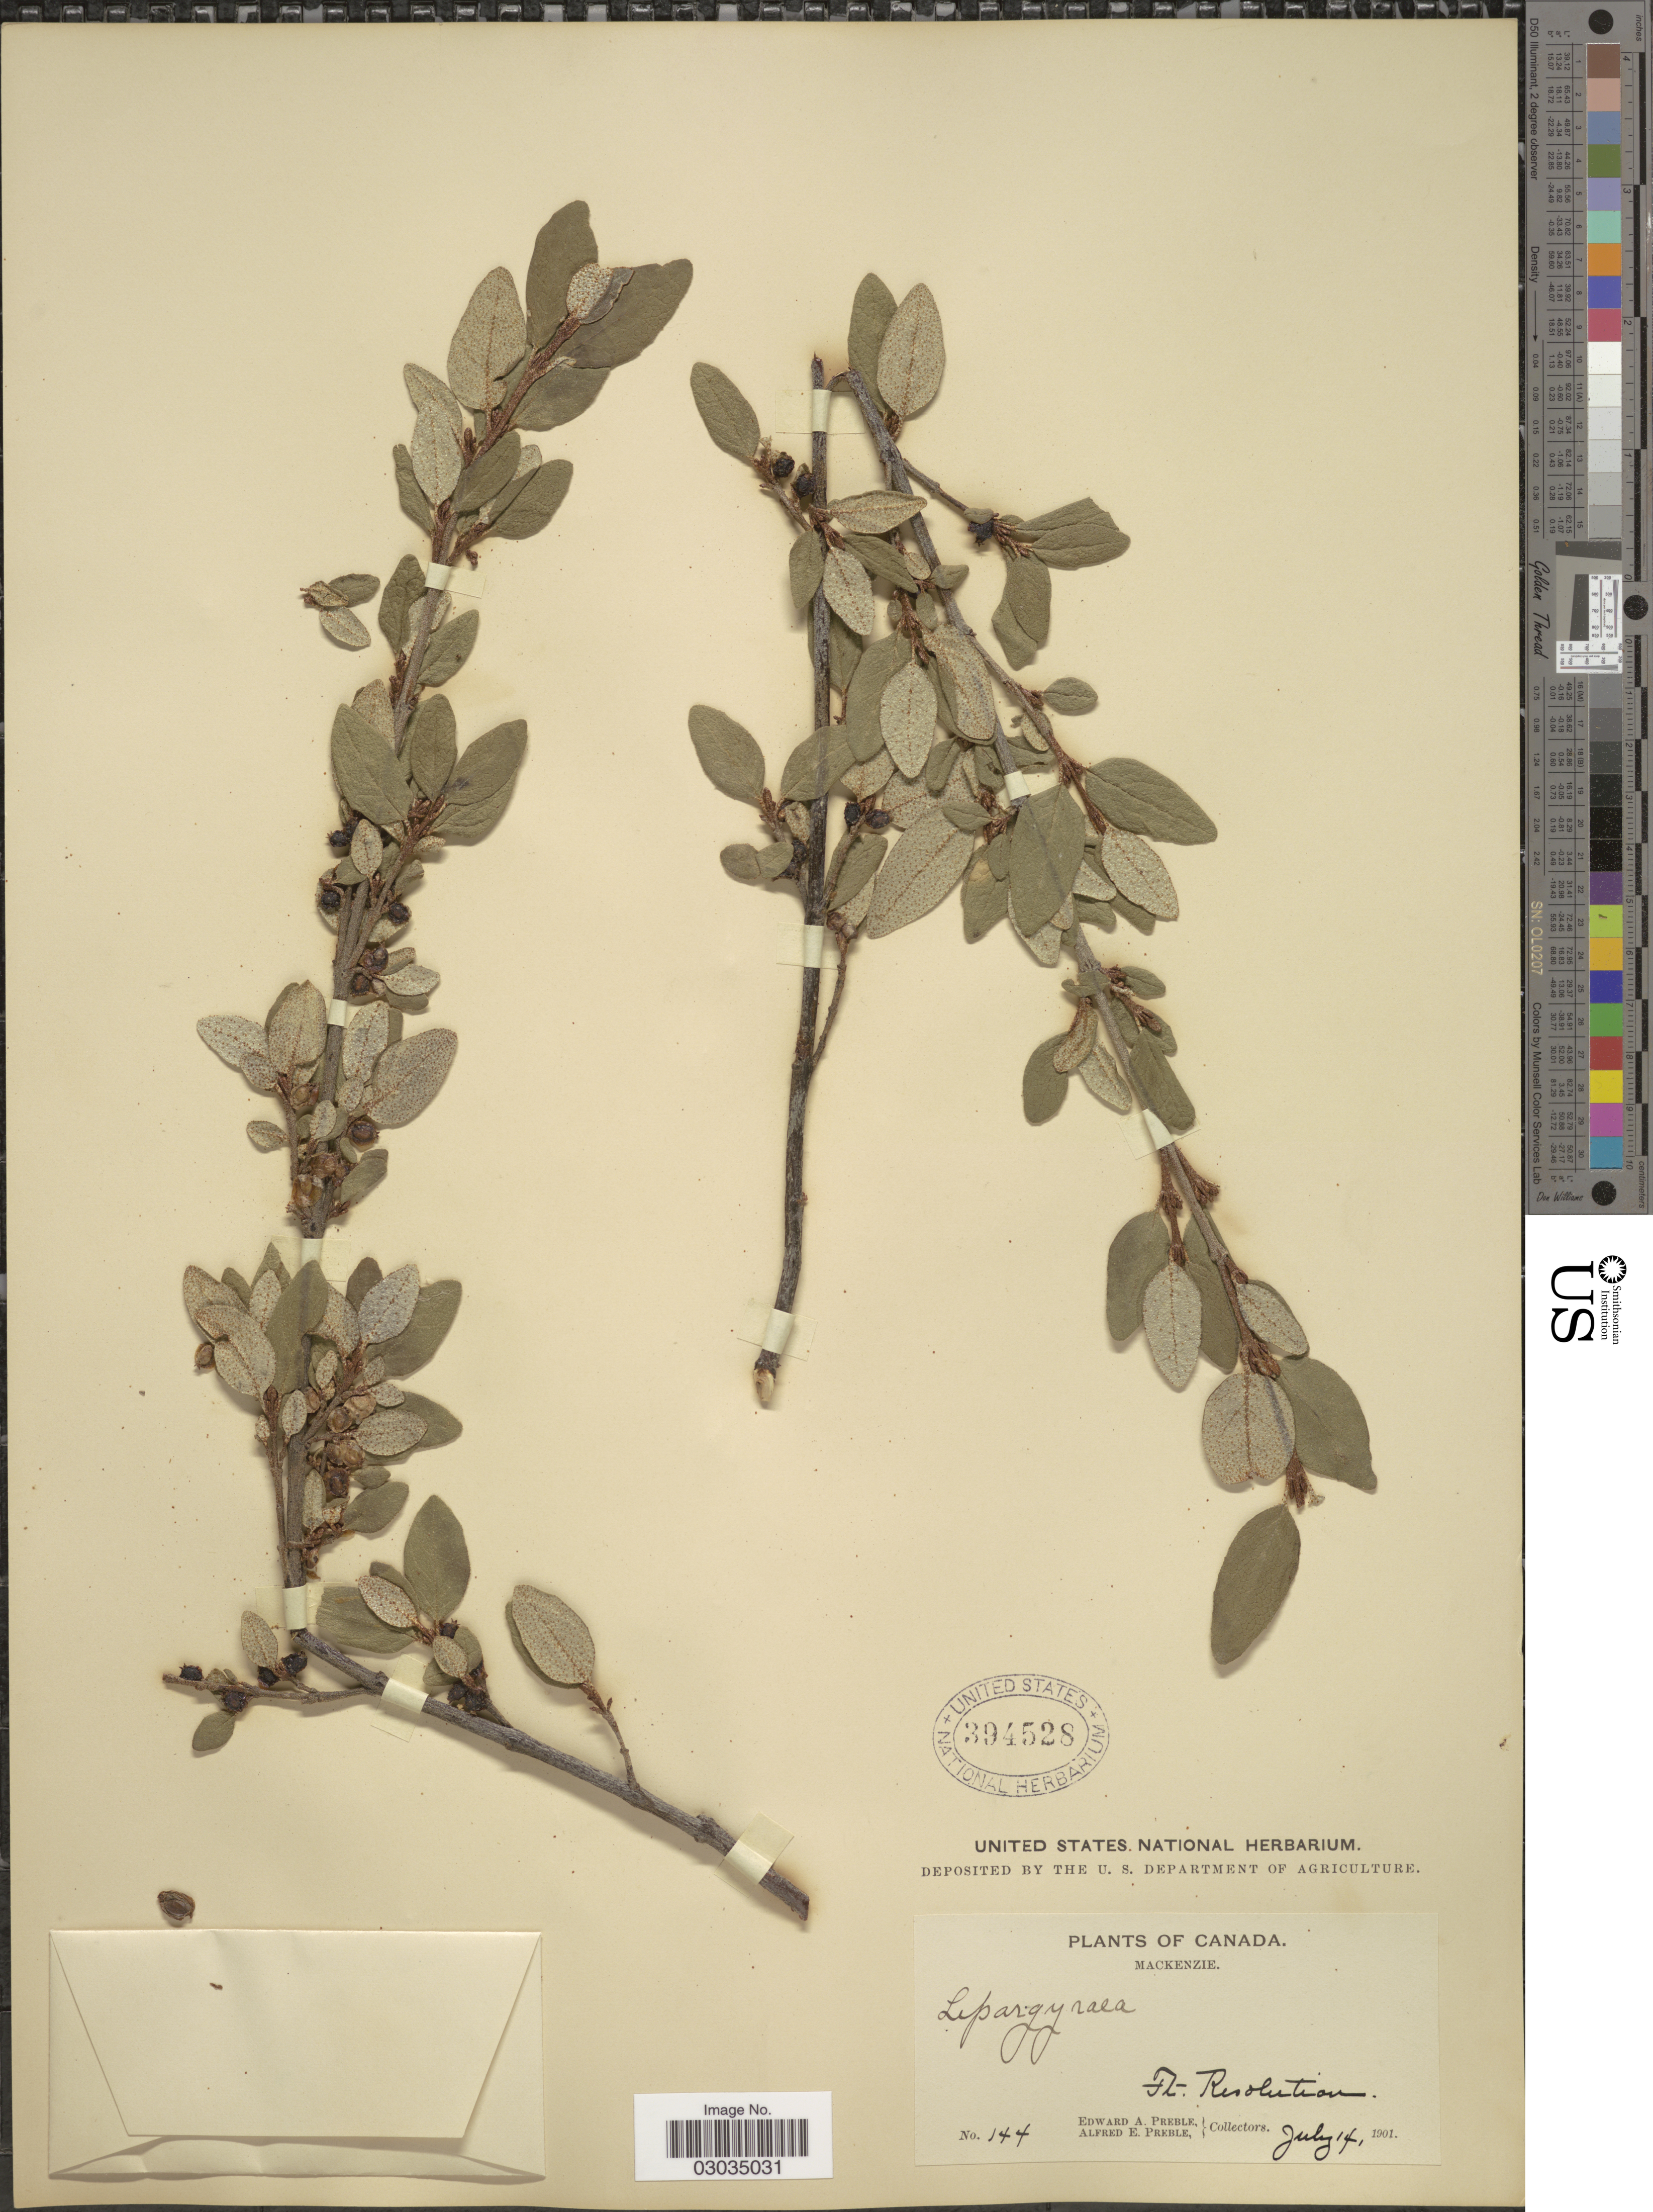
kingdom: Plantae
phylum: Tracheophyta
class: Magnoliopsida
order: Rosales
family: Elaeagnaceae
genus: Shepherdia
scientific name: Shepherdia canadensis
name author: (L.) Nutt.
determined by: Strong, M. T., (US), Smithsonian Institution - National Museum of Natural History (UNITED STATES)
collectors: A. Preble & A. Preble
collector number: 144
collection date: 1901-07-14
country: Canada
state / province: Northwest Territories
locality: Mackenzie, Ft. Resolution.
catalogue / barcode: US 394528